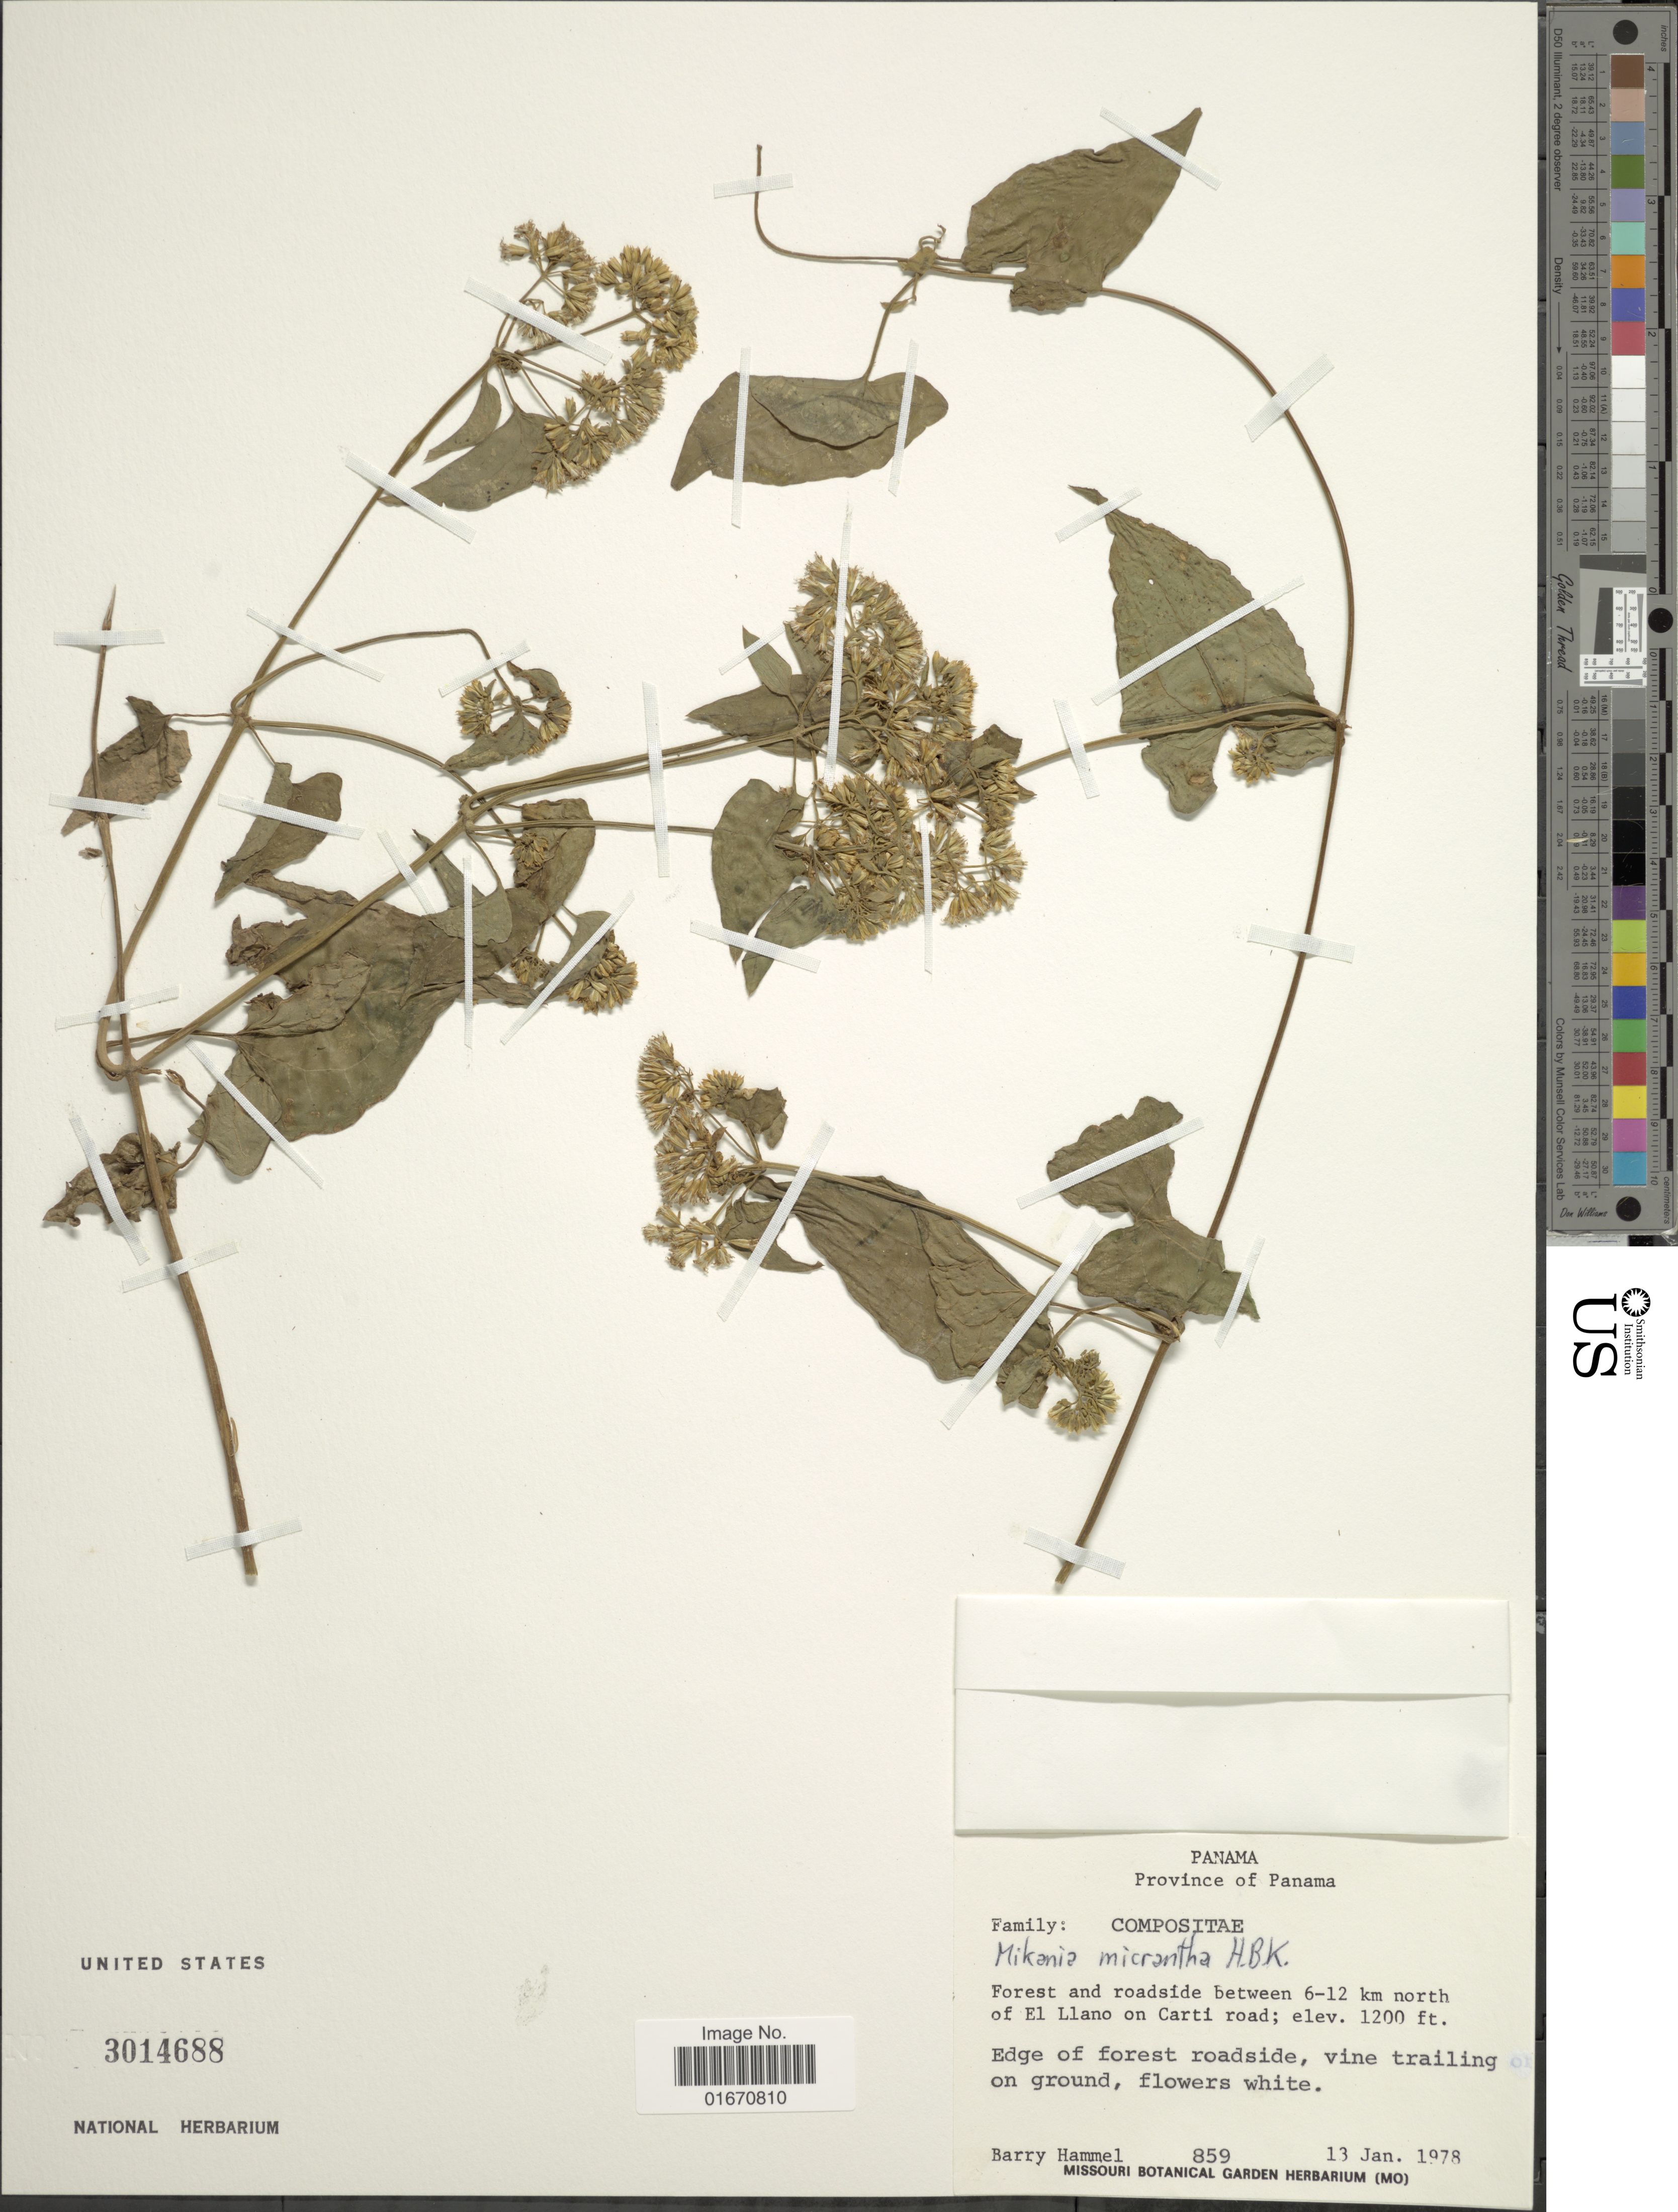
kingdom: Plantae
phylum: Tracheophyta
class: Magnoliopsida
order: Asterales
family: Asteraceae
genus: Mikania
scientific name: Mikania micrantha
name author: Kunth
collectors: B. Hammel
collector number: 859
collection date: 1978-01-13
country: Panama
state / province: Panamá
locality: Between 6-12 km north of El Llano on Carti road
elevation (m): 366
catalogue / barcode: US 3014688